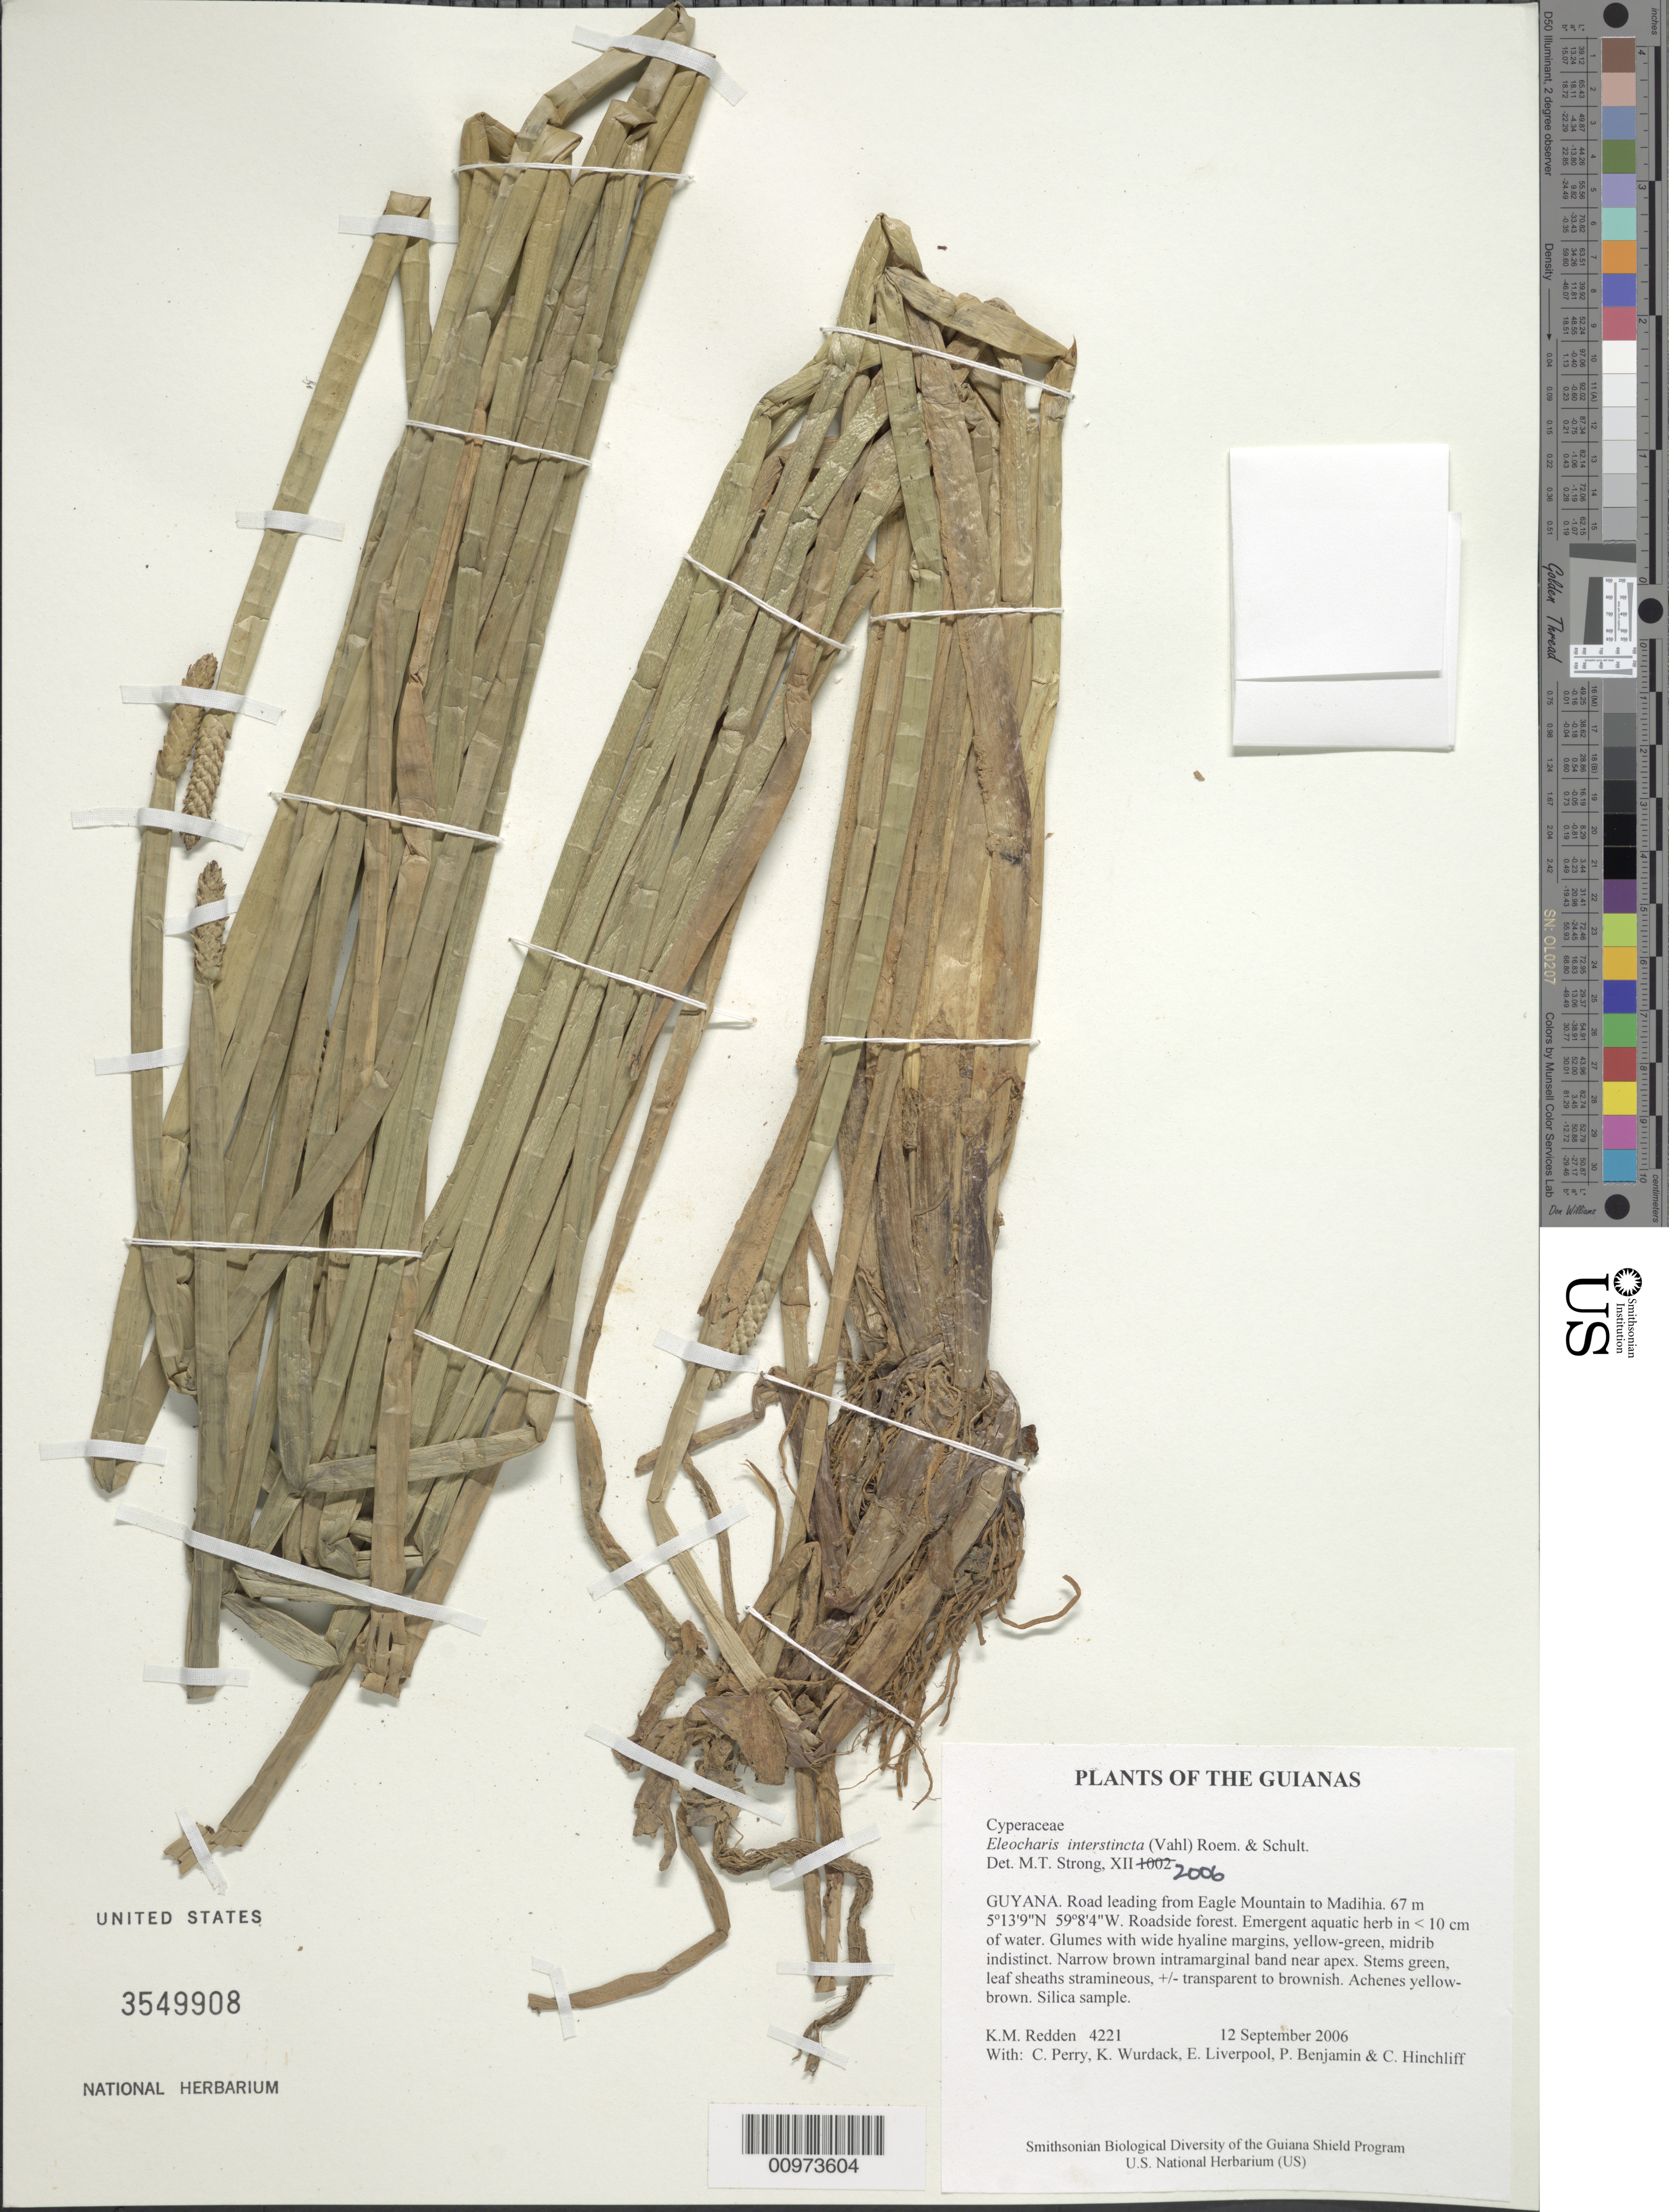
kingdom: Plantae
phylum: Tracheophyta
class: Liliopsida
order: Poales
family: Cyperaceae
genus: Eleocharis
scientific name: Eleocharis interstincta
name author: (Vahl) Roem. & Schult.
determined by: Strong, M. T., (US), Smithsonian Institution - National Museum of Natural History (UNITED STATES)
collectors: K. M. Redden, C. Perry, K. Wurdack, E. Liverpool, P. Benjamin & C. E. Hinchliff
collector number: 4221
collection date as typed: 12 September 2006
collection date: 2006-09-12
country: Guyana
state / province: Potaro-Siparuni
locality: Road leading from Eagle Mountain to Madihia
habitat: Roadside forest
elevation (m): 67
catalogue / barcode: US 3549908